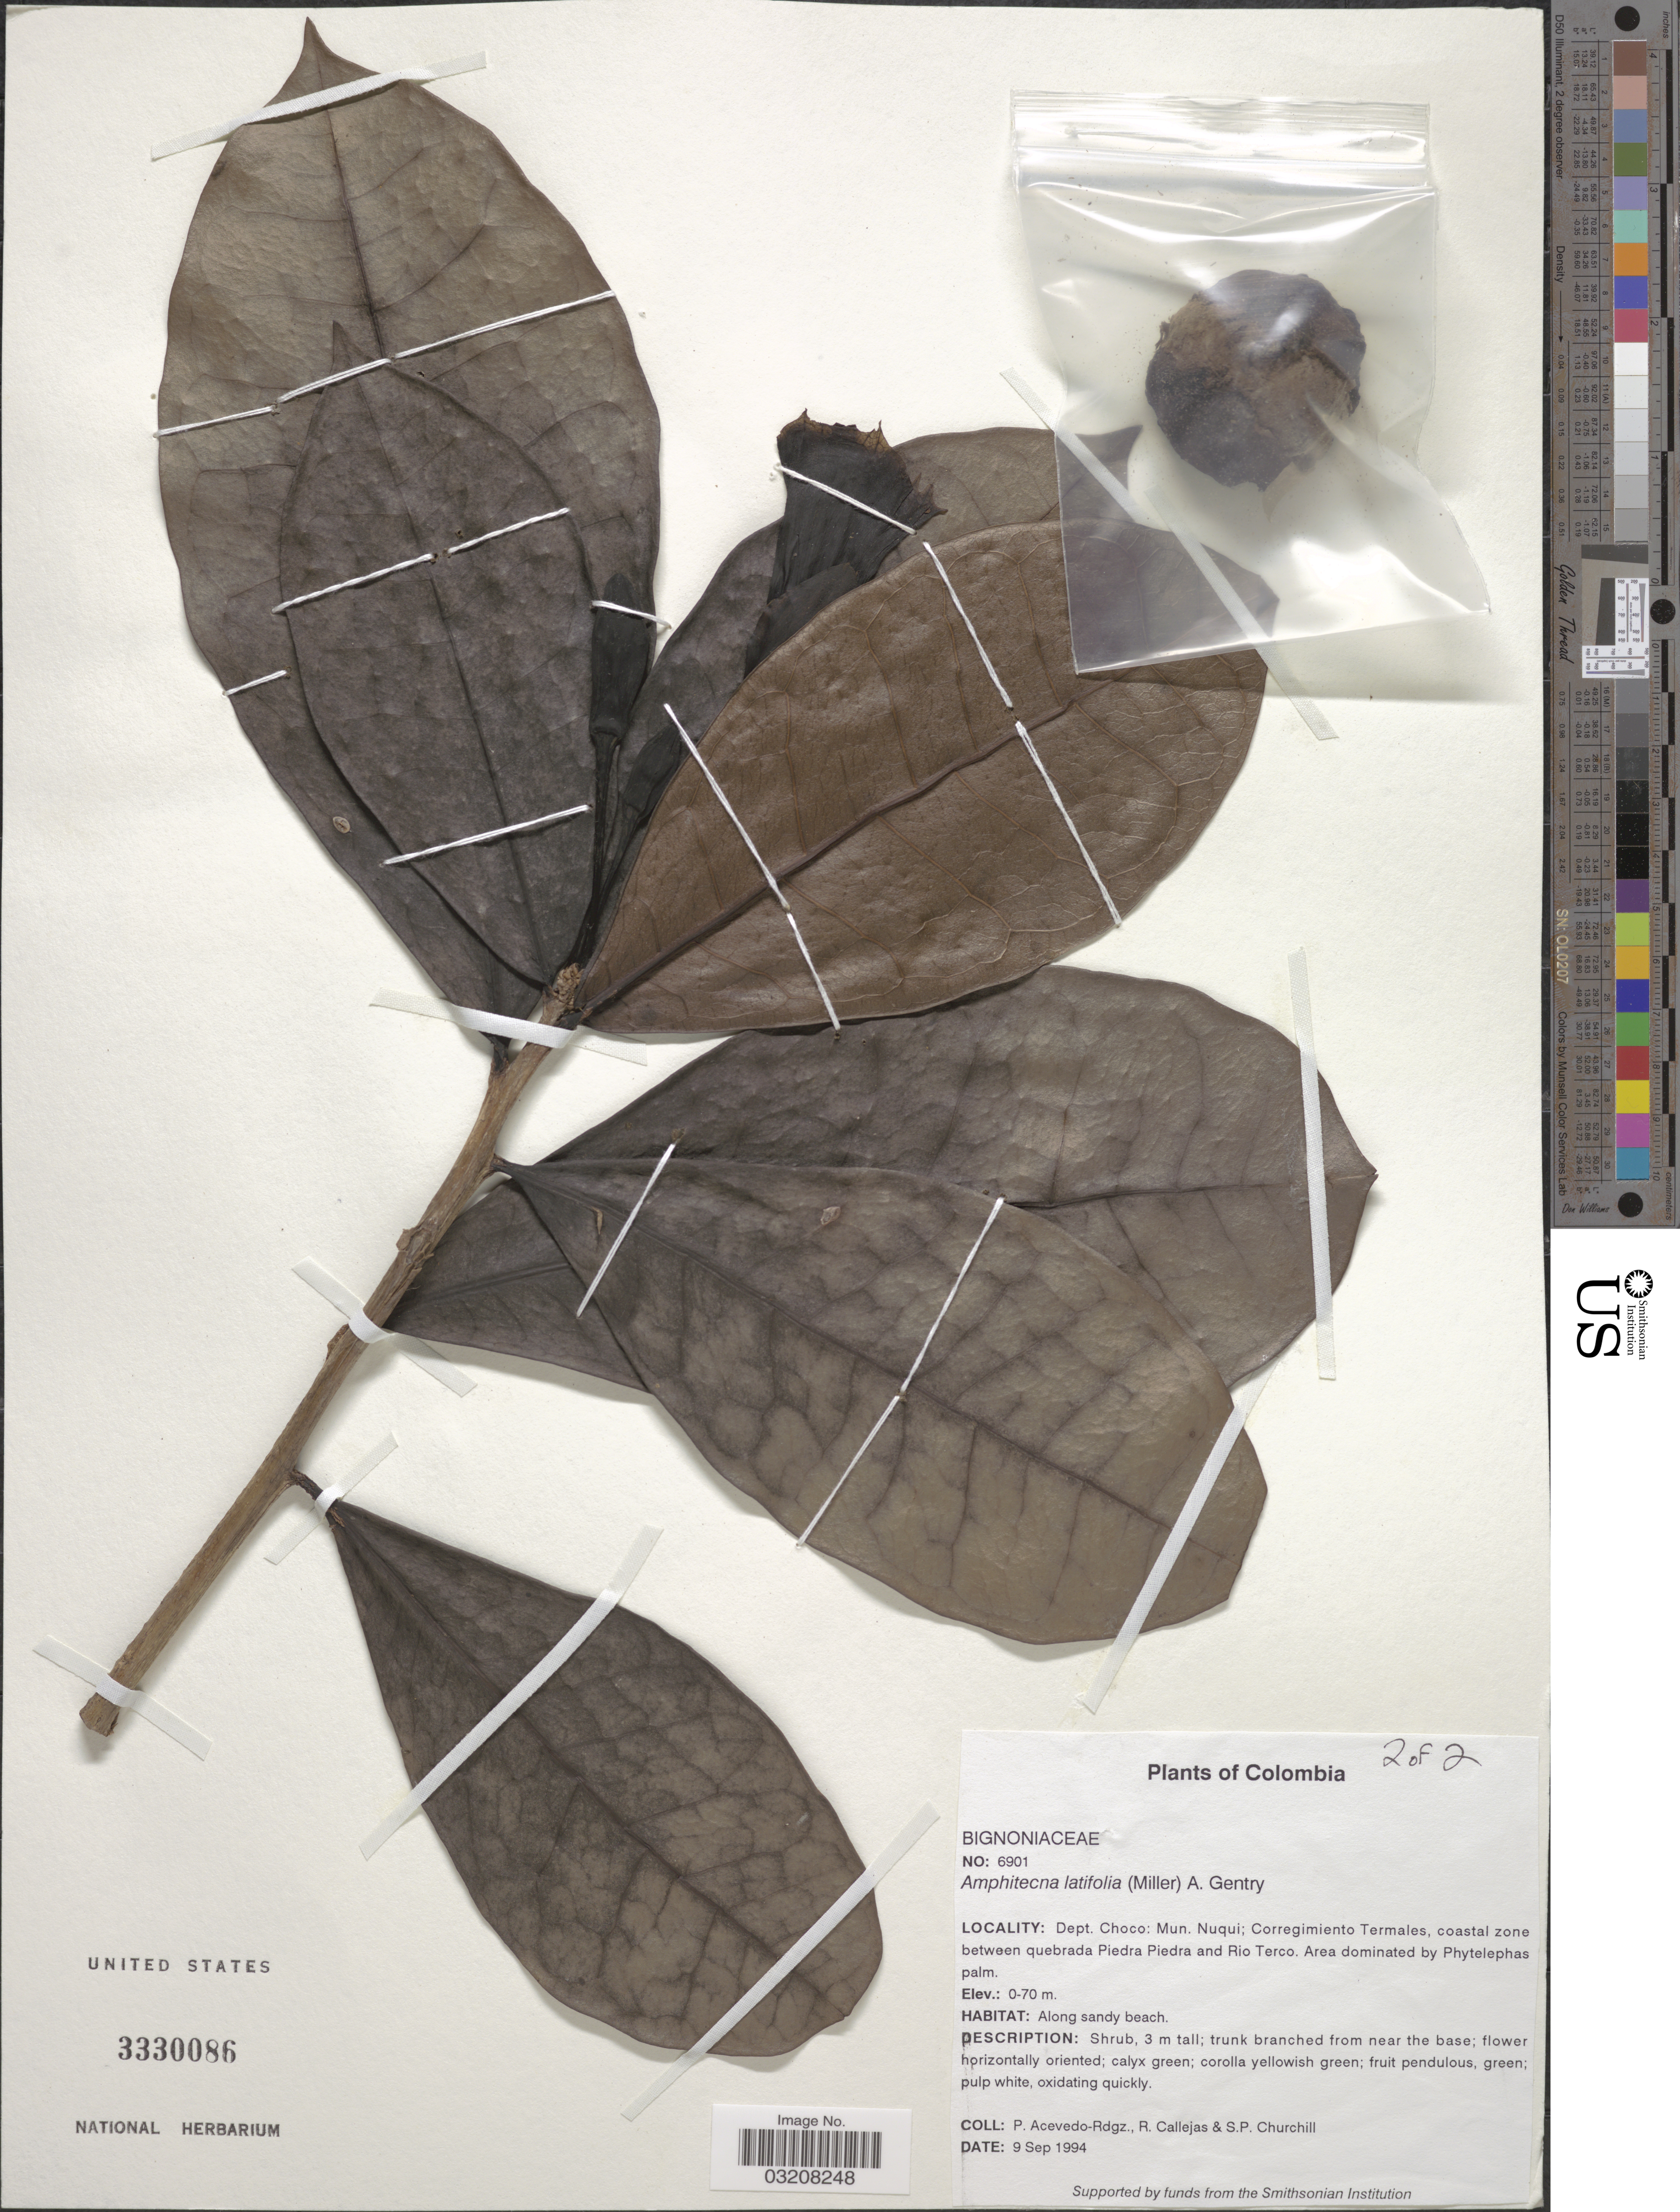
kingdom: Plantae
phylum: Tracheophyta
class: Magnoliopsida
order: Lamiales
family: Bignoniaceae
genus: Amphitecna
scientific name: Amphitecna latifolia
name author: (Mill.) A.H. Gentry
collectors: P. Acevedo-Rodr., R. Callejas & S. Churchill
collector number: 6901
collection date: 1994-09-09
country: Colombia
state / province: Chocó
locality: Dept. Choco: Mun. Nuqui; Corregimiento Termales, coastal zone between quebrada Piedra Piedra and Rio Terco.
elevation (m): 0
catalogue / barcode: US 3330086